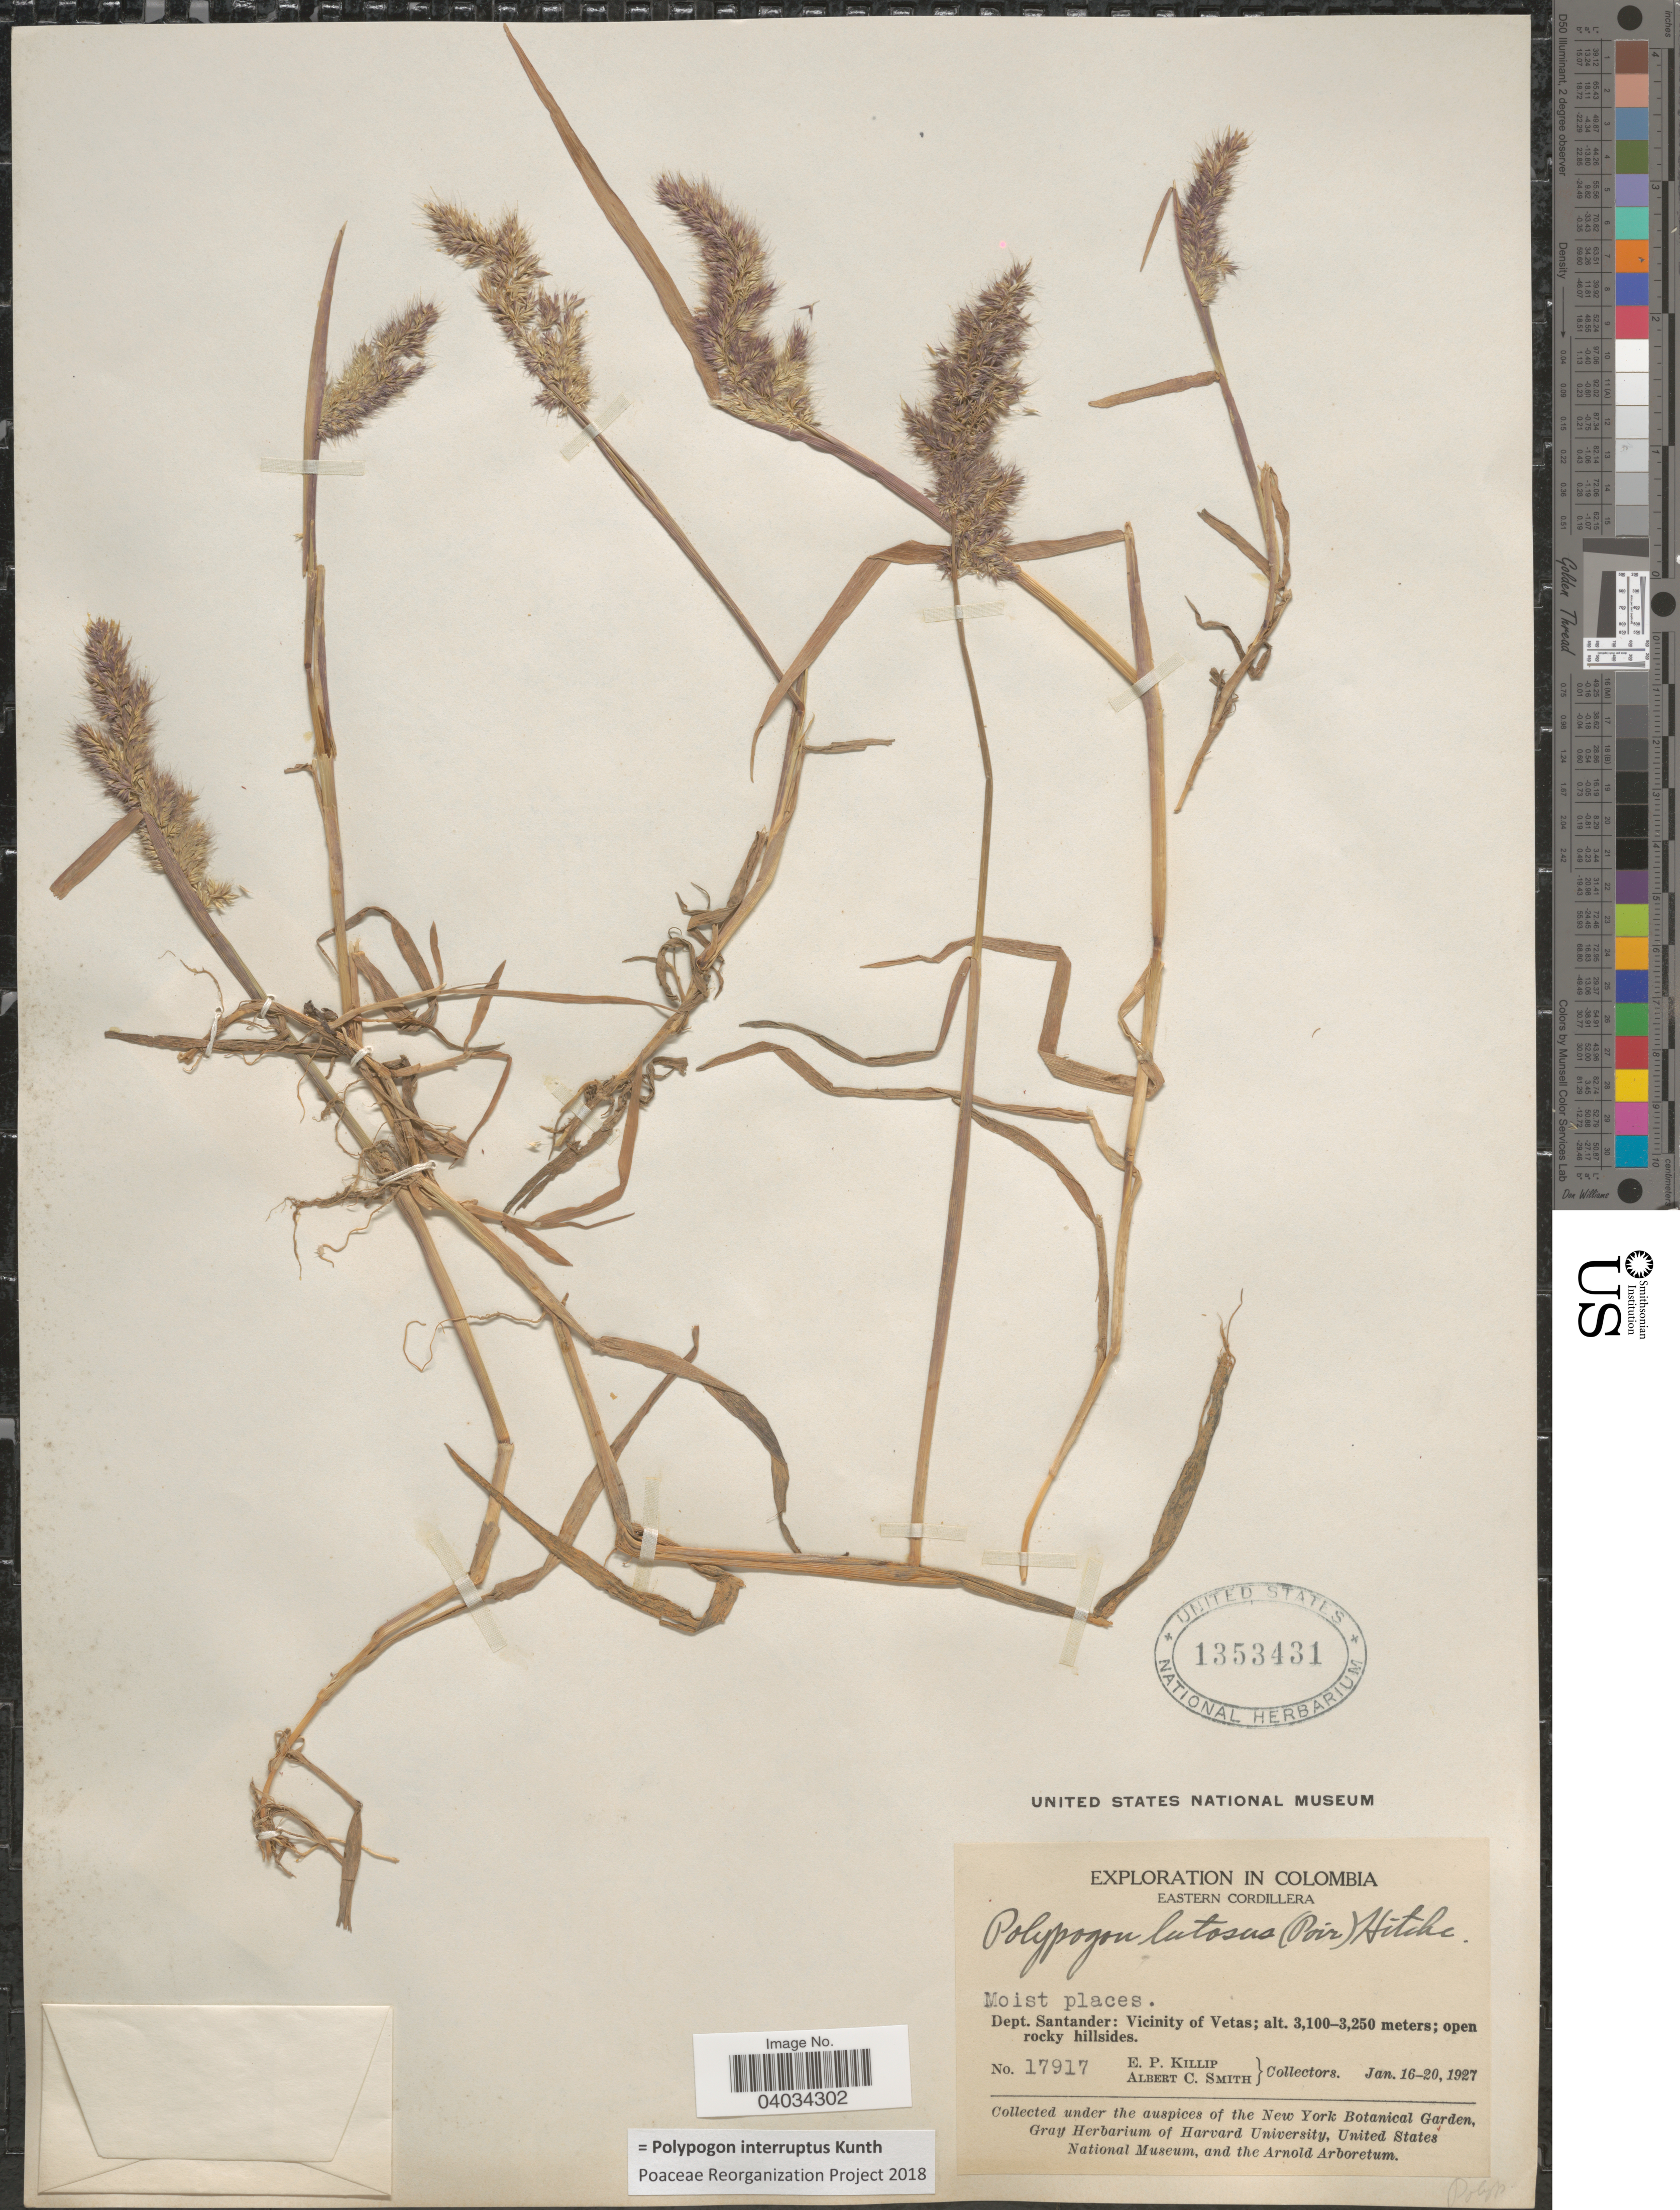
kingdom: Plantae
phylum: Tracheophyta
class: Liliopsida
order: Poales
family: Poaceae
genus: Polypogon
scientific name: Polypogon interruptus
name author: Kunth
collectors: E. P. Killip & A. C. Smith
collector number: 17917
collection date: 1927-01-16/1927-01-20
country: Colombia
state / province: Santander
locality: Eastern Cordillera. Dept. Santander: Vicinity of Vetas.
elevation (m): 3100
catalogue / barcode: US 1353431